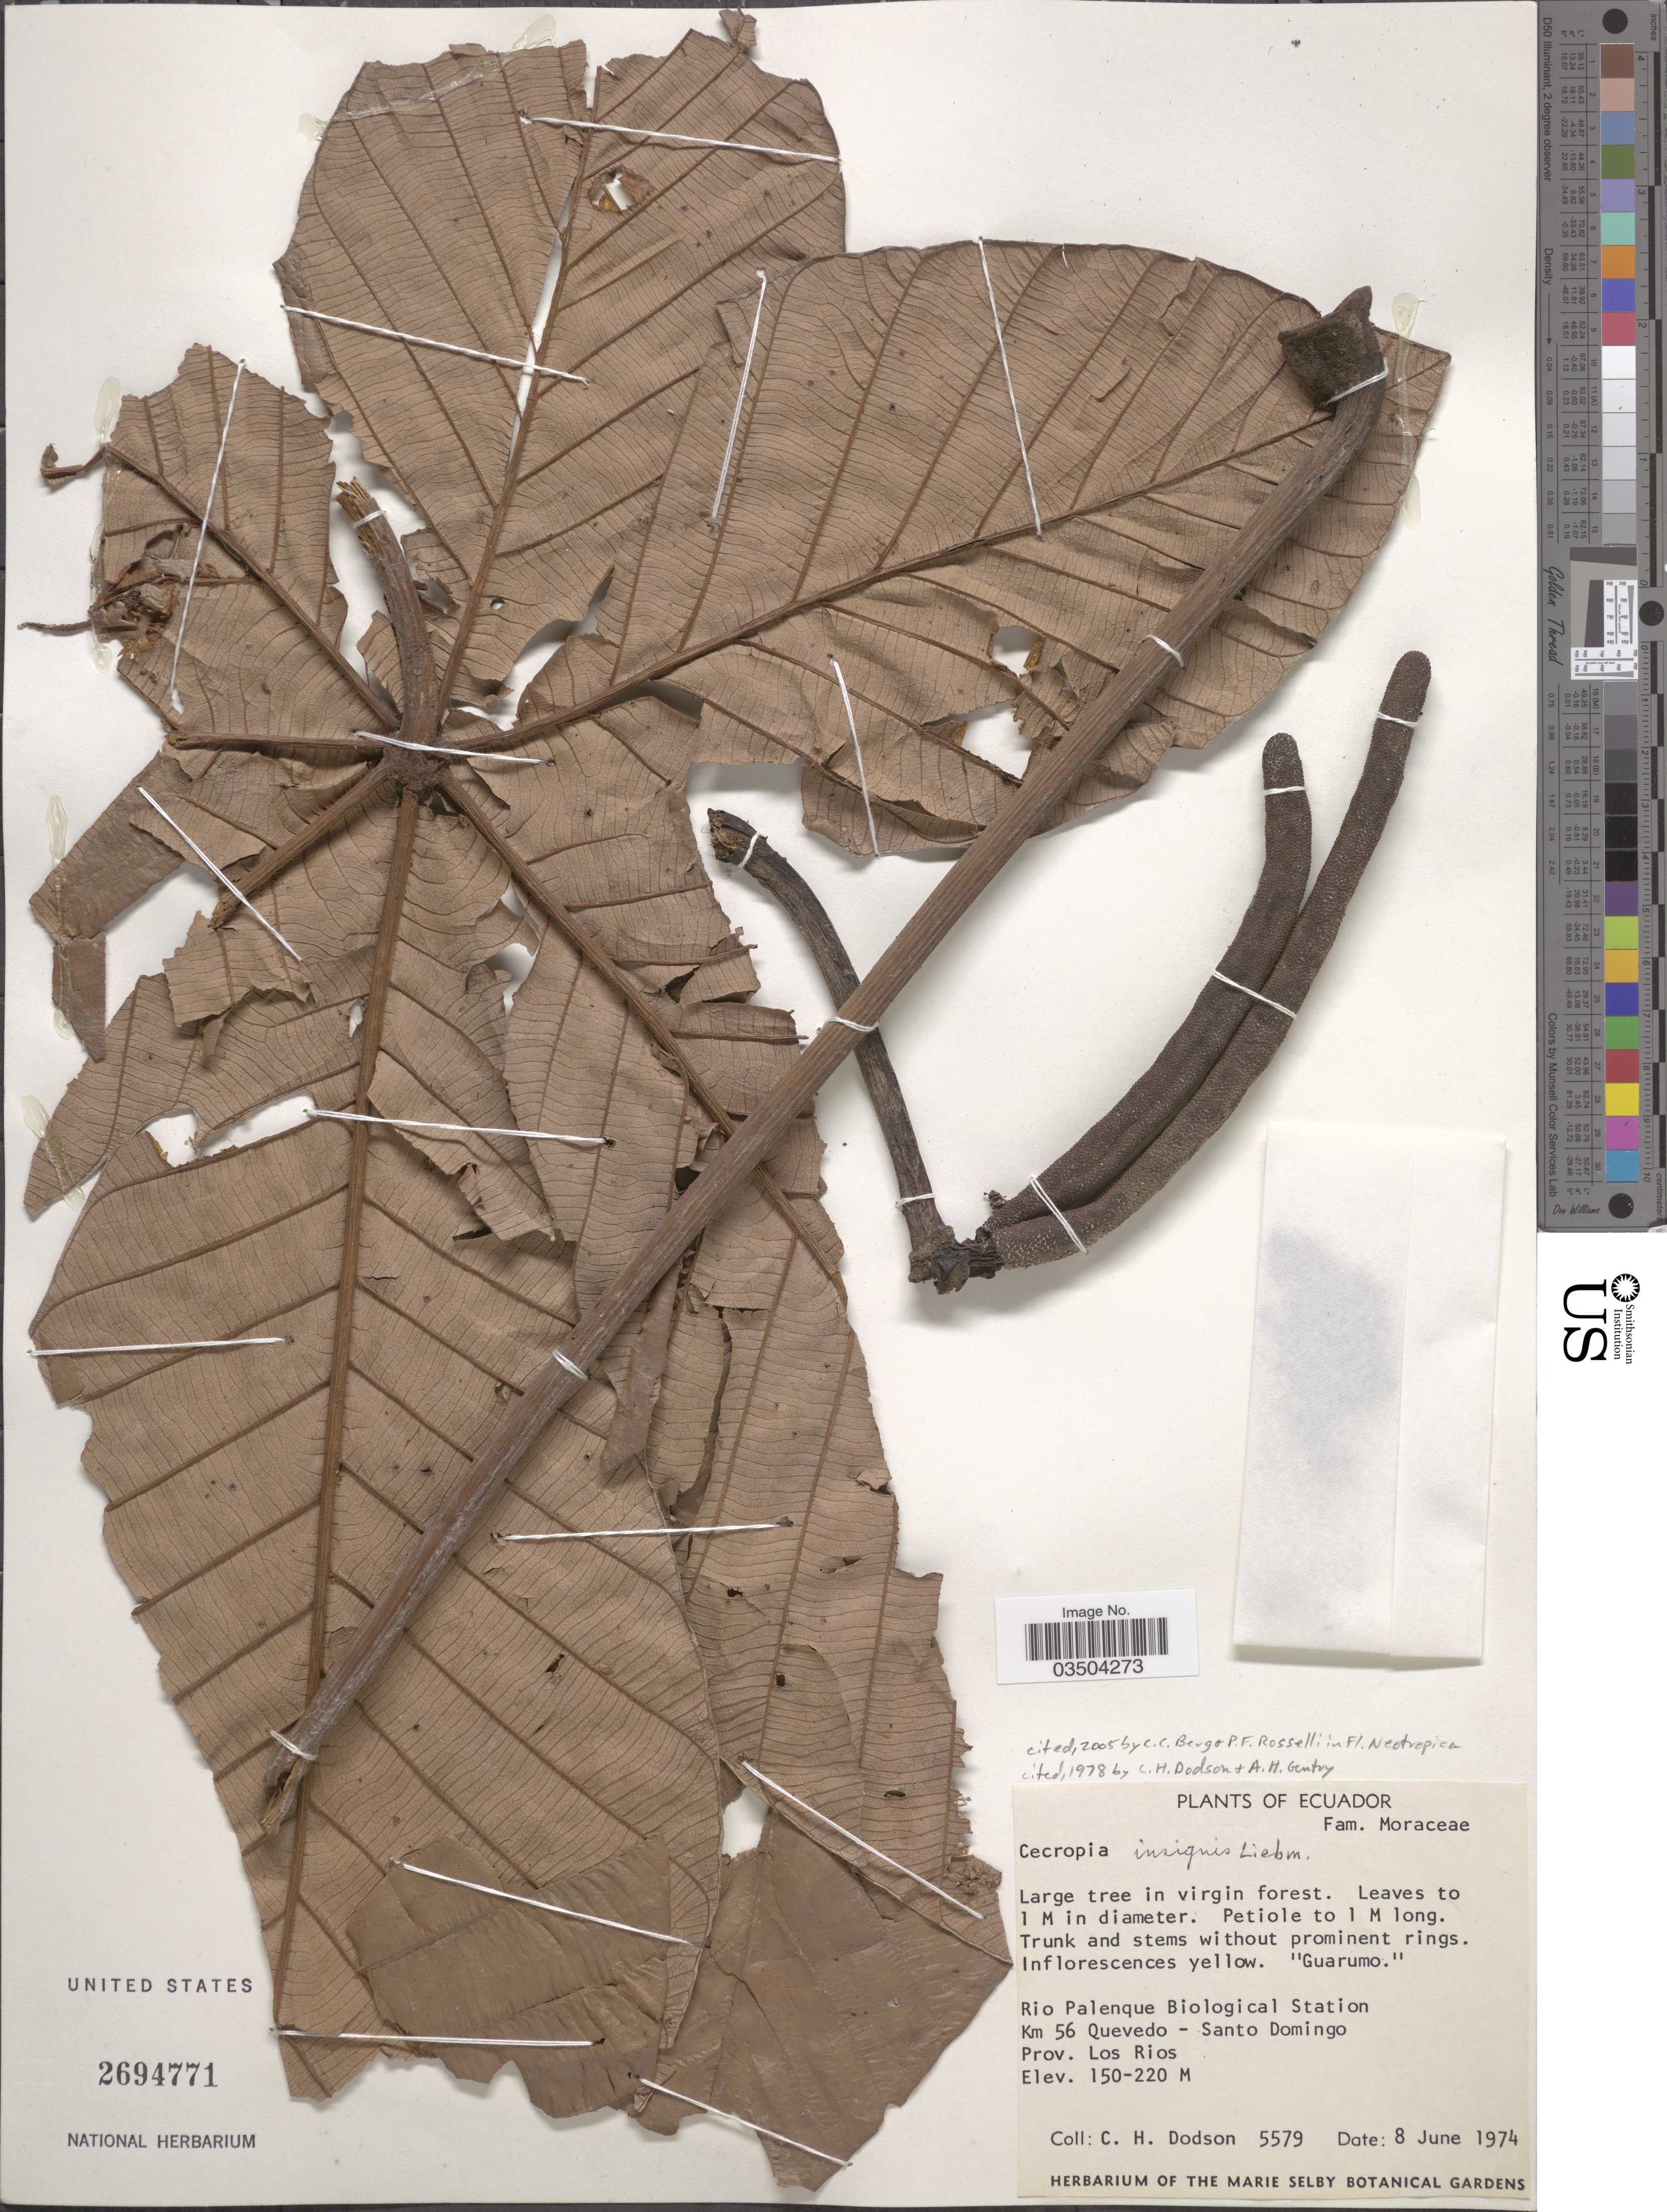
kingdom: Plantae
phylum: Tracheophyta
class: Magnoliopsida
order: Rosales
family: Urticaceae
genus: Cecropia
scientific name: Cecropia insignis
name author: Liebm.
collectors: C. H. Dodson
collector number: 5579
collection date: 1974-06-08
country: Ecuador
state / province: Los Ríos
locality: Rio Palenque Biological Station. Km 56 Quevedo - Santo Domingo.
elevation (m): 150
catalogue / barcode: US 2694771